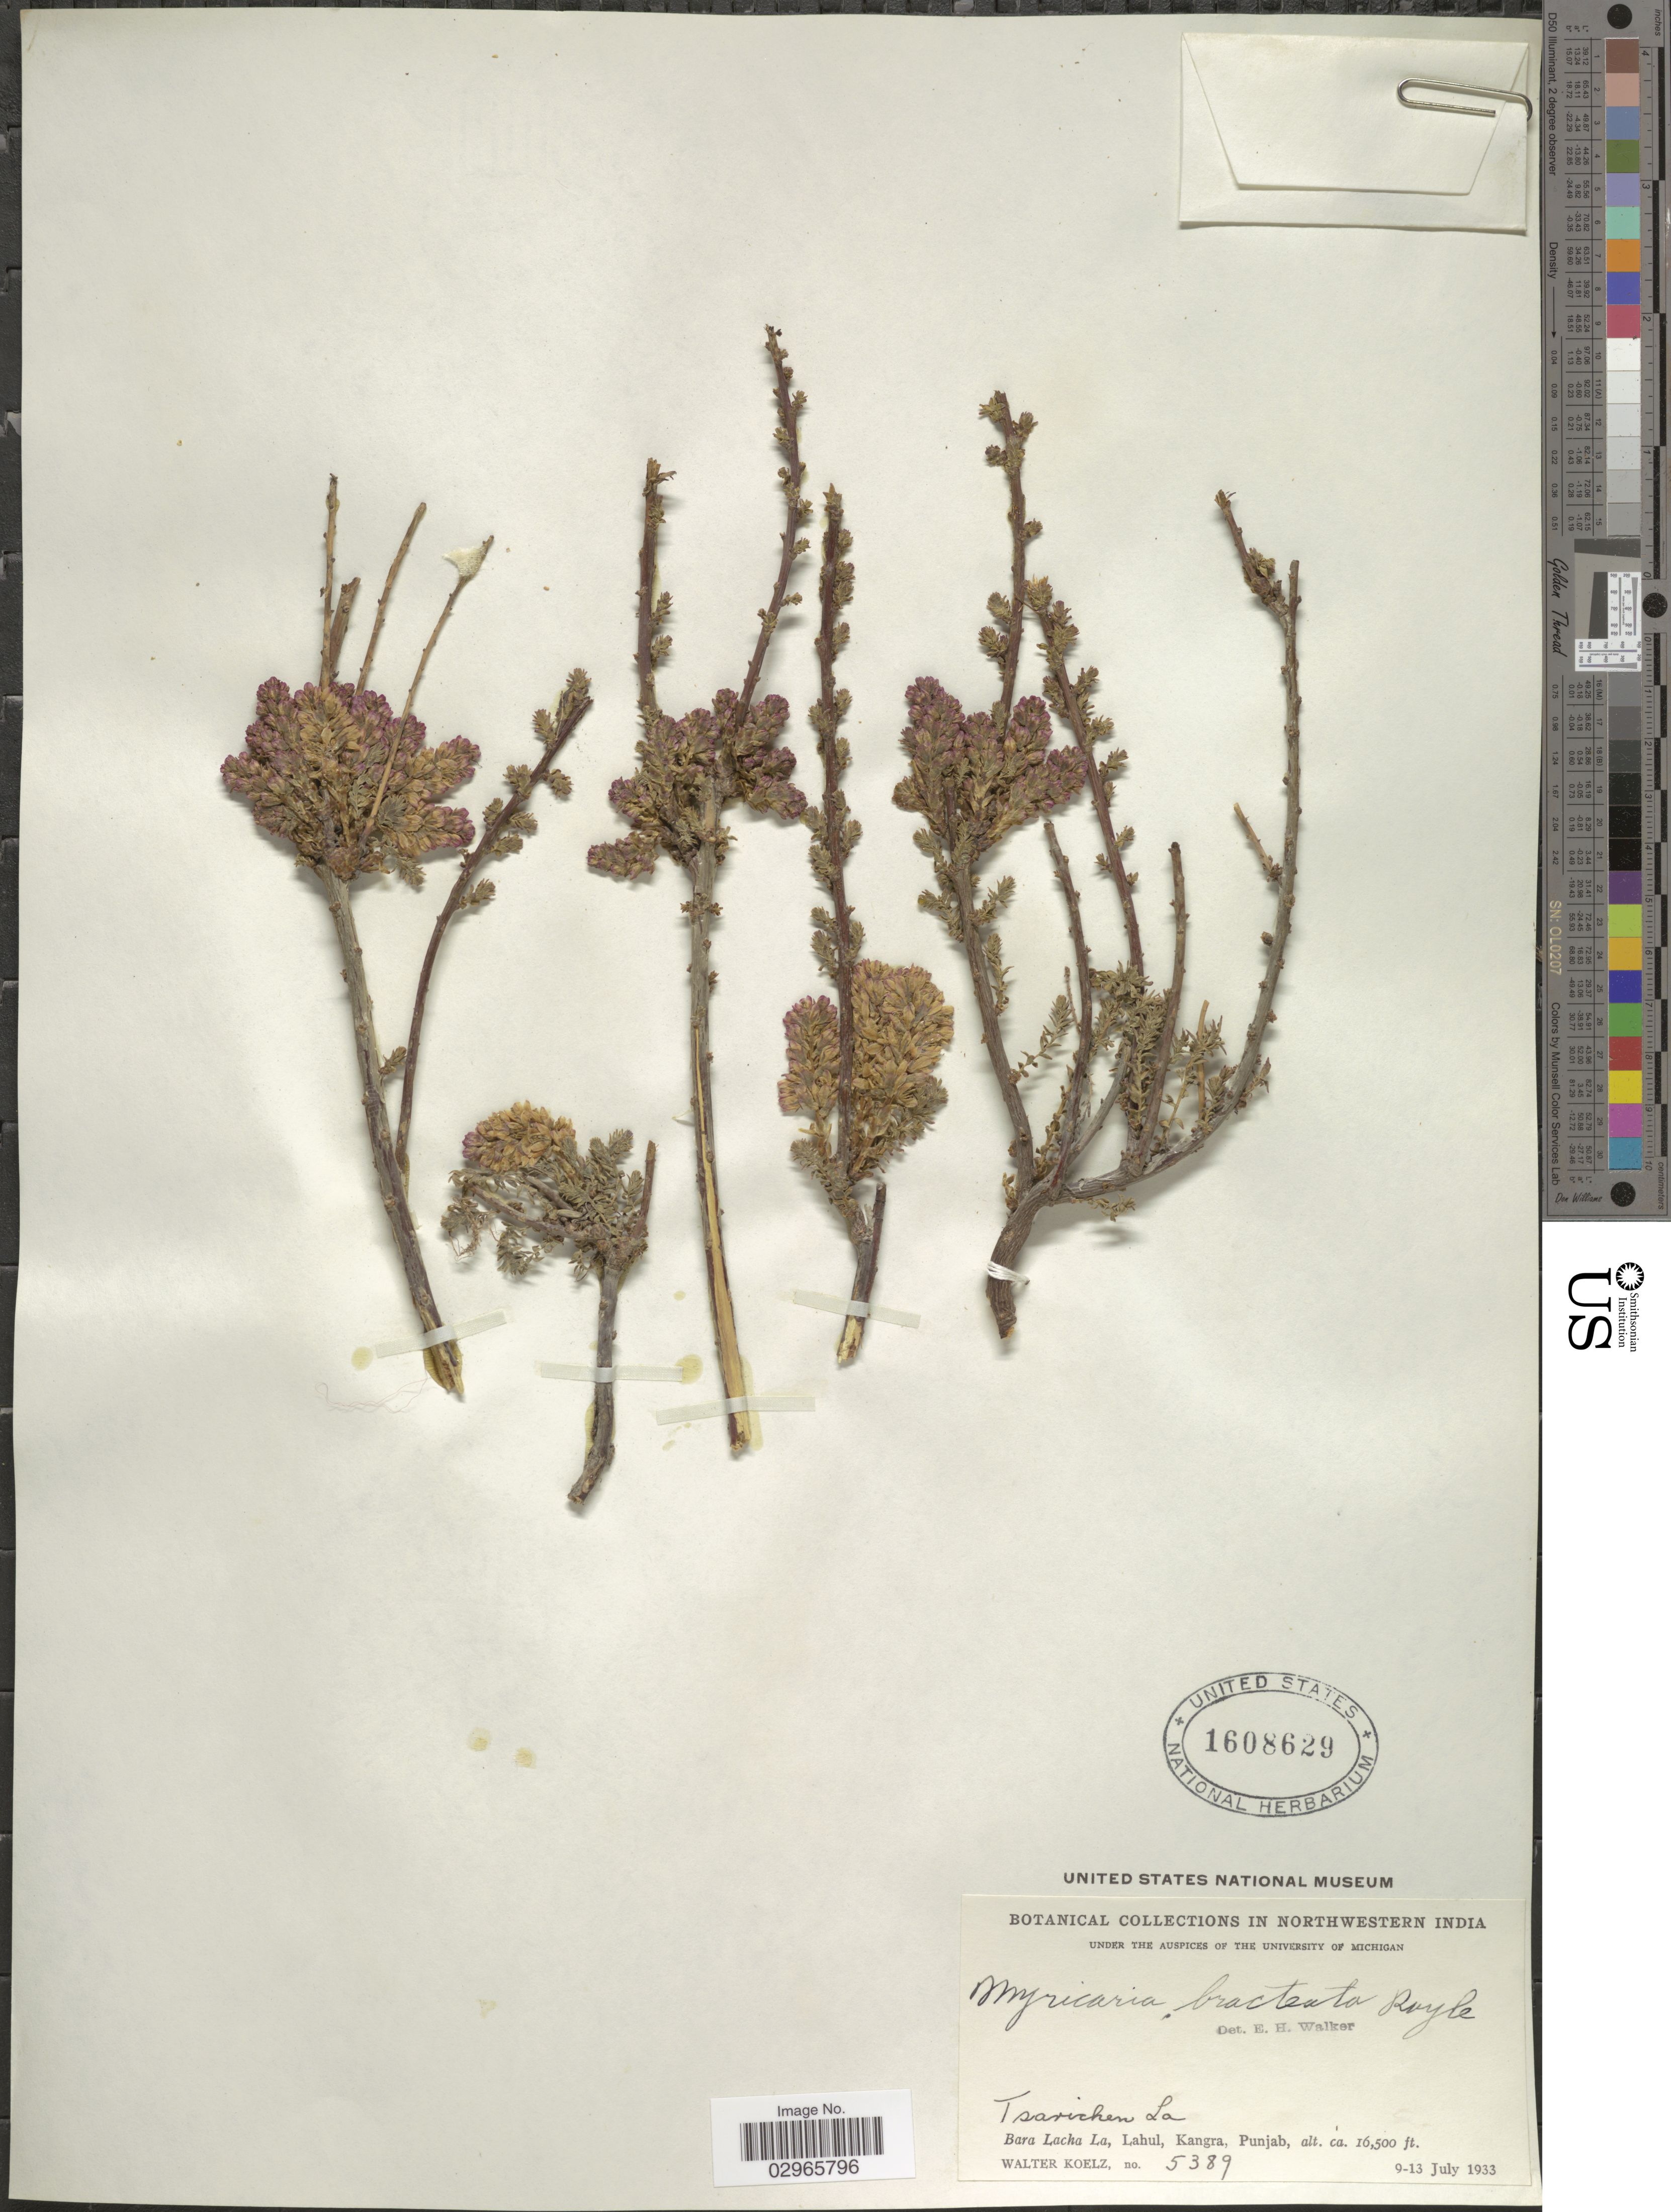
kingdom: Plantae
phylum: Tracheophyta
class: Magnoliopsida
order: Caryophyllales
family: Tamaricaceae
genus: Myricaria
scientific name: Myricaria bracteata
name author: Royle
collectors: W. N. Koelz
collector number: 5389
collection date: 1933-07-09/1933-07-13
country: India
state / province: Punjab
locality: Northwestern India. Tsarichen La. [unsure placement] Bara Lacha La, Lahul, Kangra.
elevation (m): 5029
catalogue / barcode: US 1608629